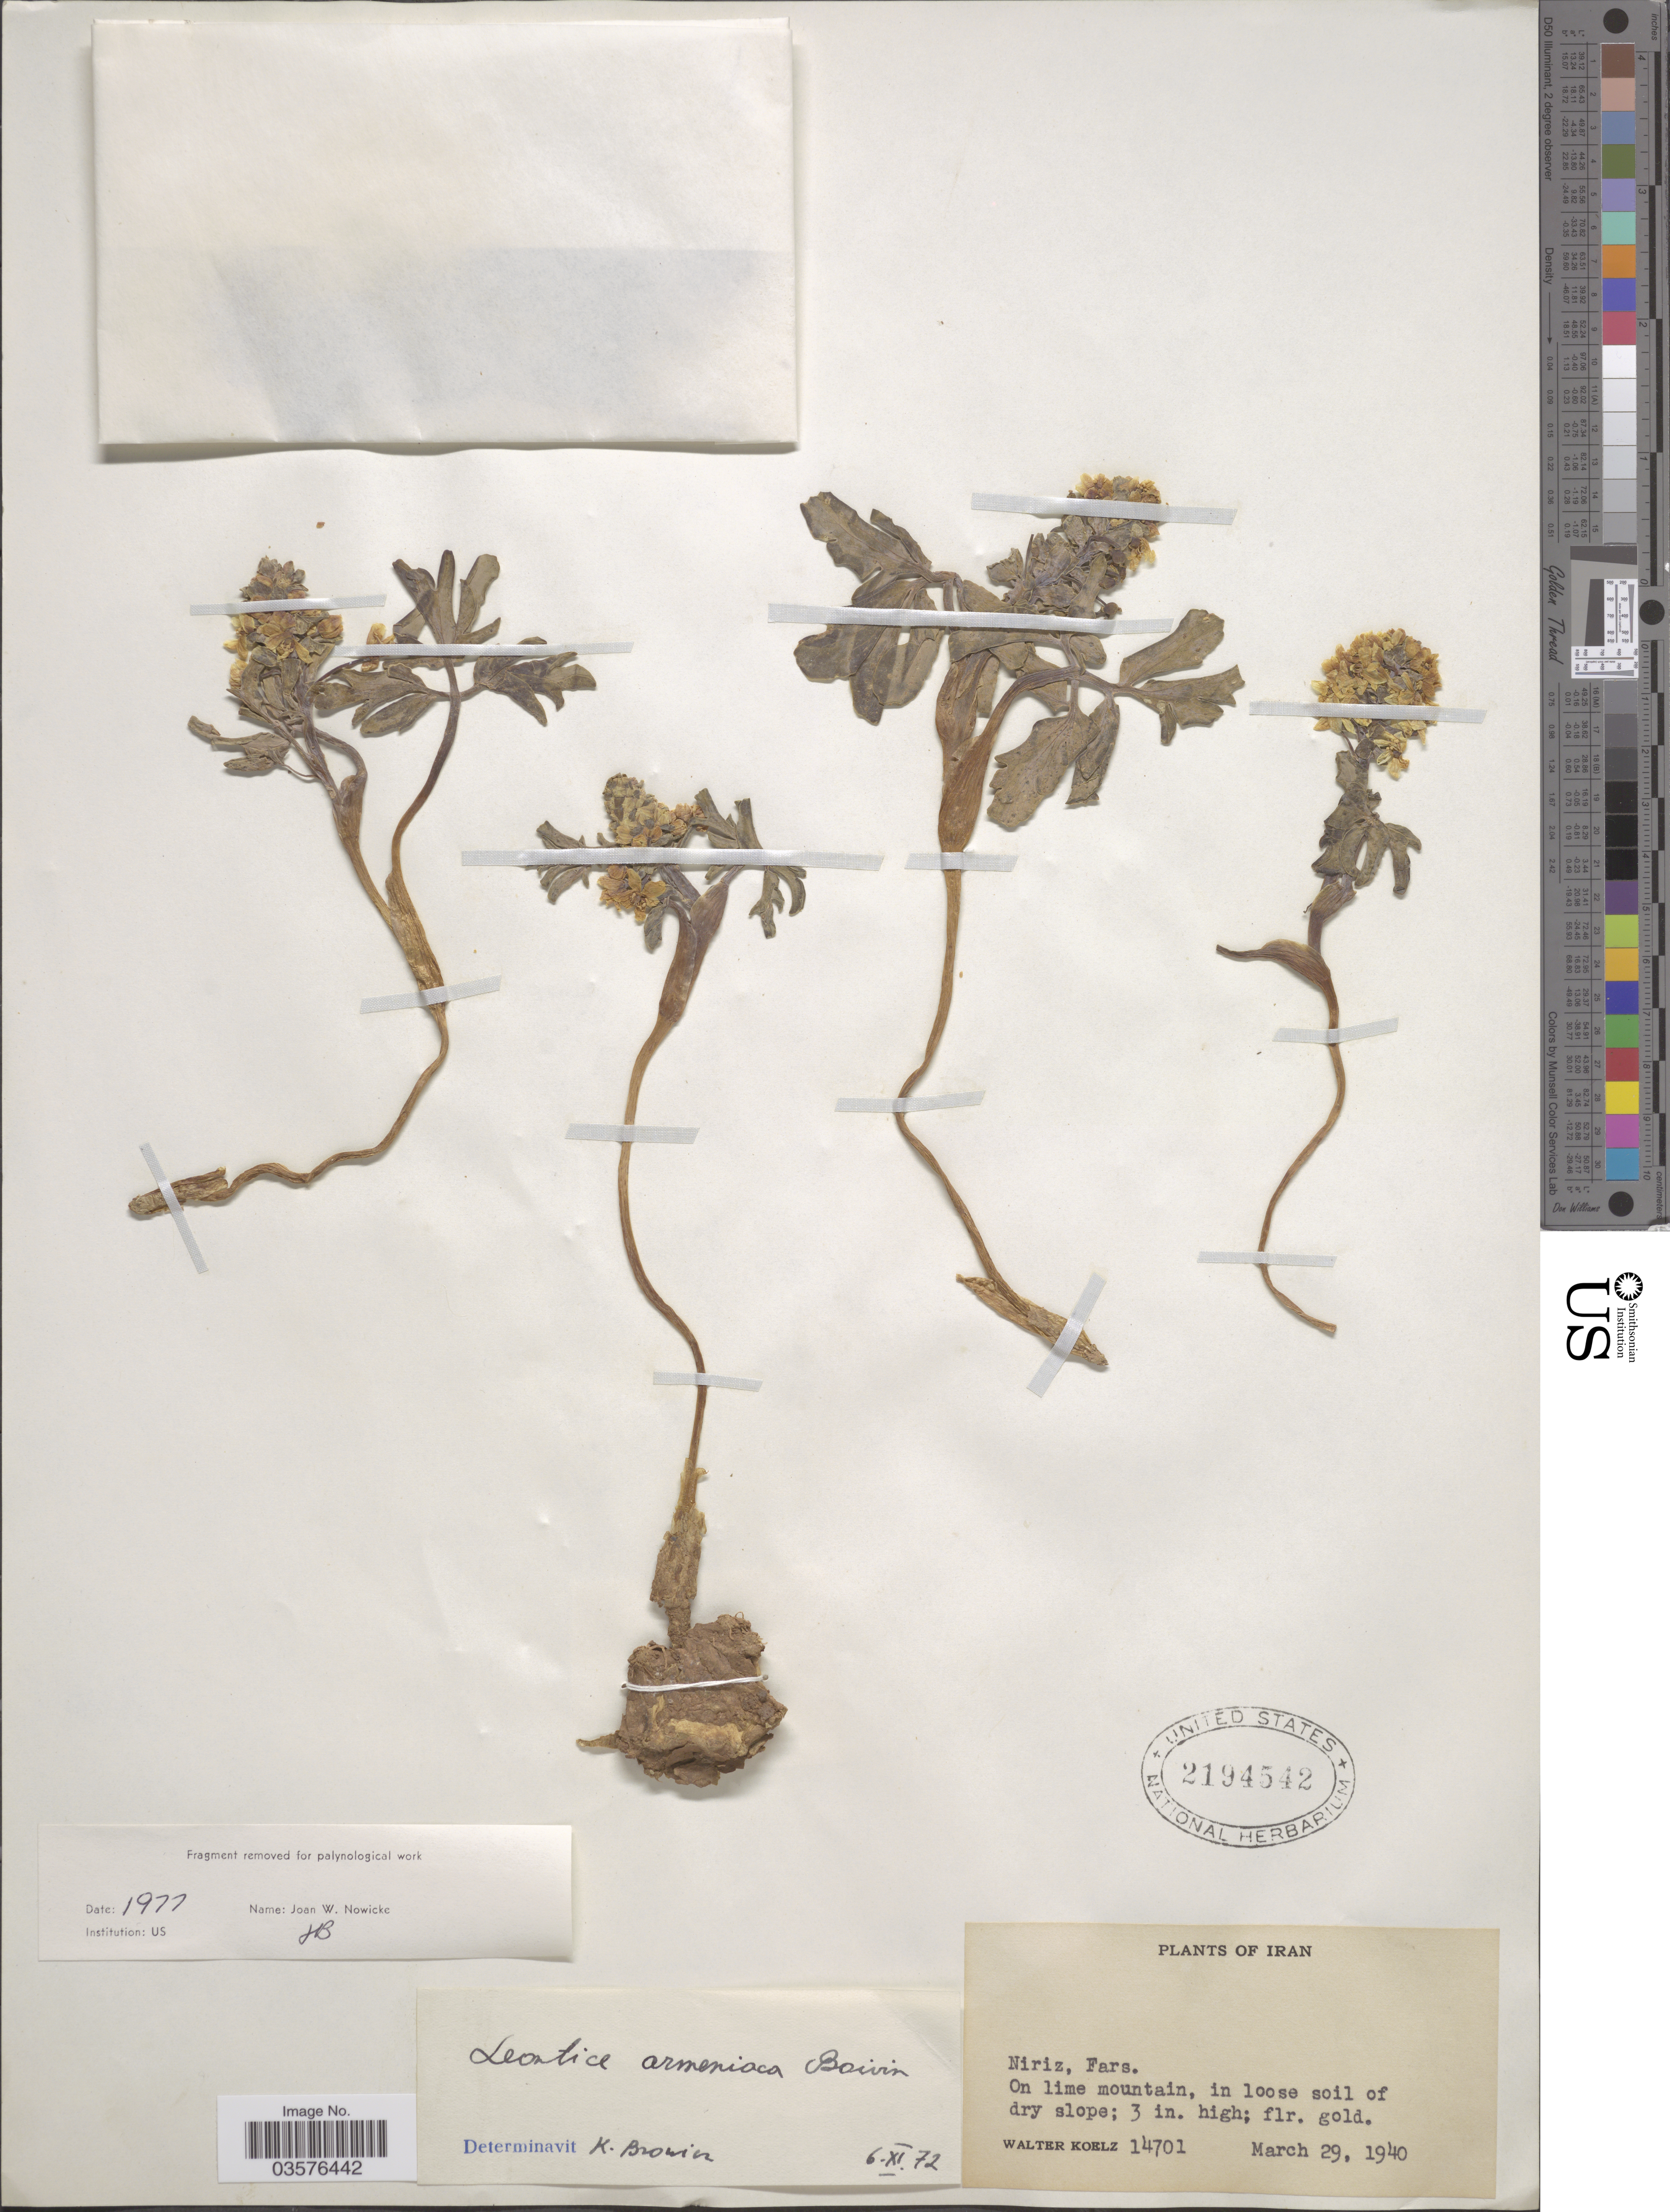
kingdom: Plantae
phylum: Tracheophyta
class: Magnoliopsida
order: Ranunculales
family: Berberidaceae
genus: Leontice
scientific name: Leontice armeniaca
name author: Boivin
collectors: W. N. Koelz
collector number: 14701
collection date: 1940-03-29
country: Iran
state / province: Fars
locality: Niriz.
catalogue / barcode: US 2194542